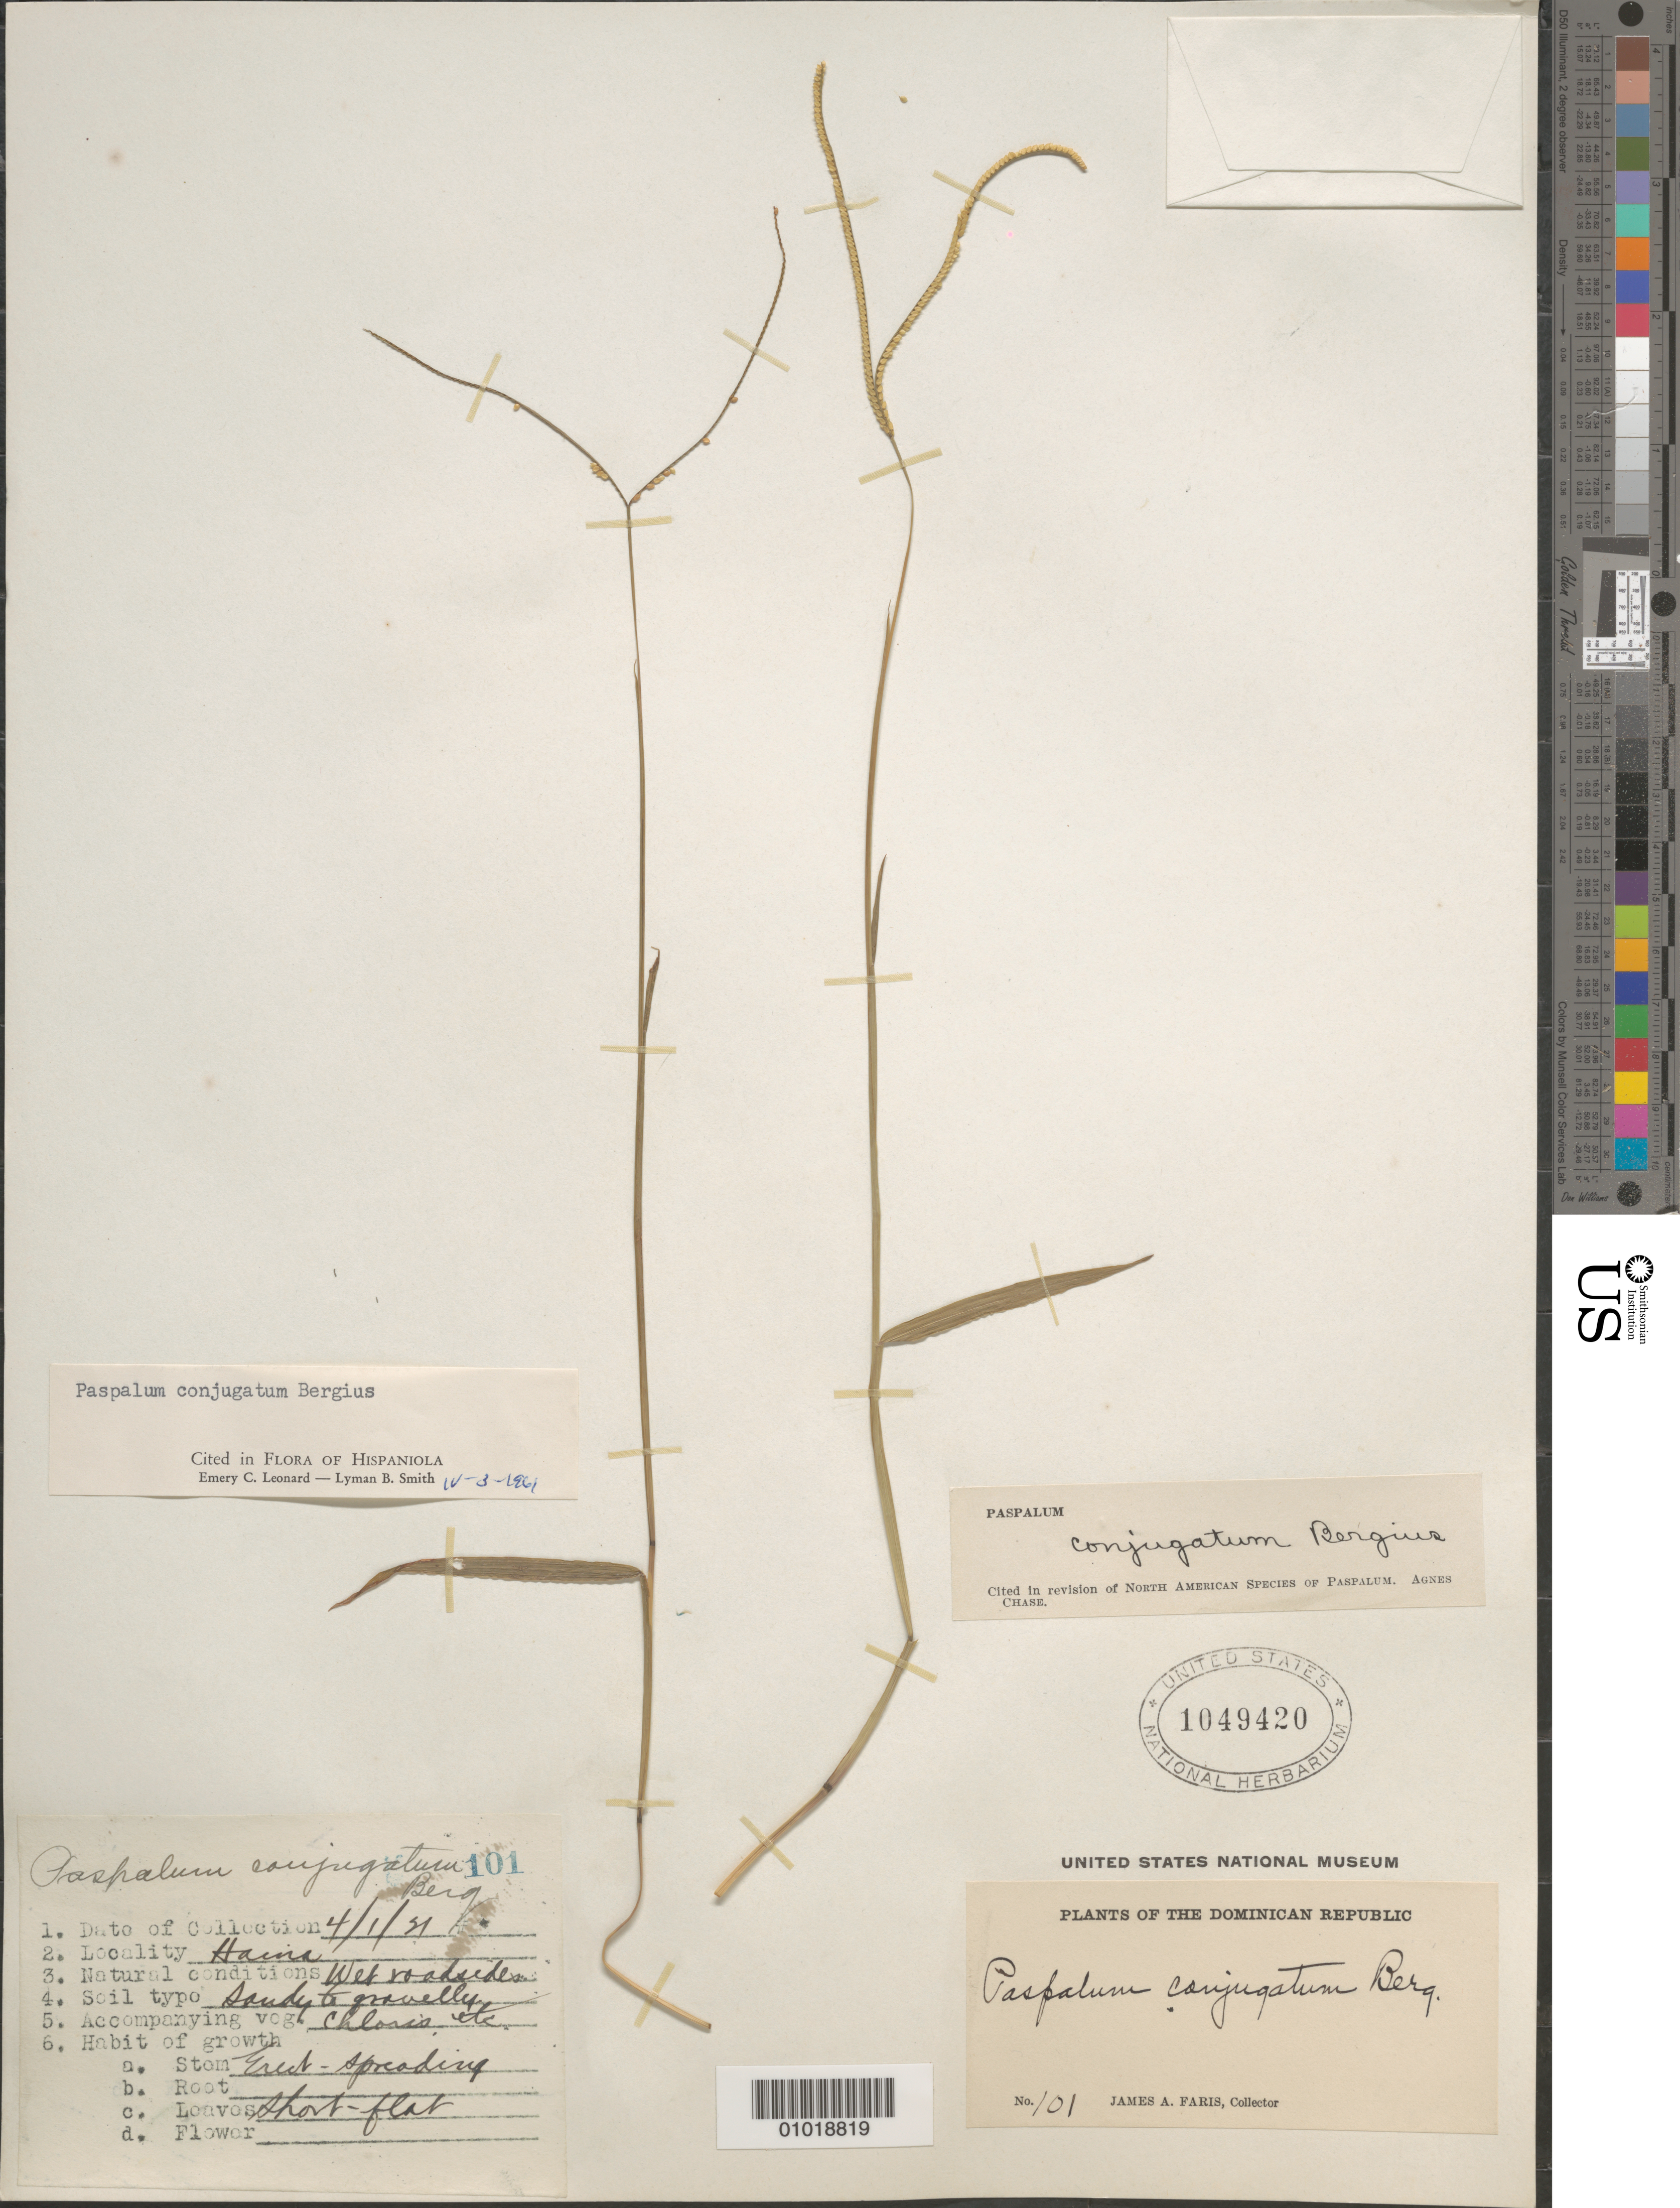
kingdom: Plantae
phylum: Tracheophyta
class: Liliopsida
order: Poales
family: Poaceae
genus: Paspalum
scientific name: Paspalum conjugatum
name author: P.J. Bergius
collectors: J. Faris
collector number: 101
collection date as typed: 04 Jan 1931 or 01 Apr 1931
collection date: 1931-01-04 or 1931-04-01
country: Dominican Republic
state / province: San Cristóbal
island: Hispaniola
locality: Haina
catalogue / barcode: US 1049420